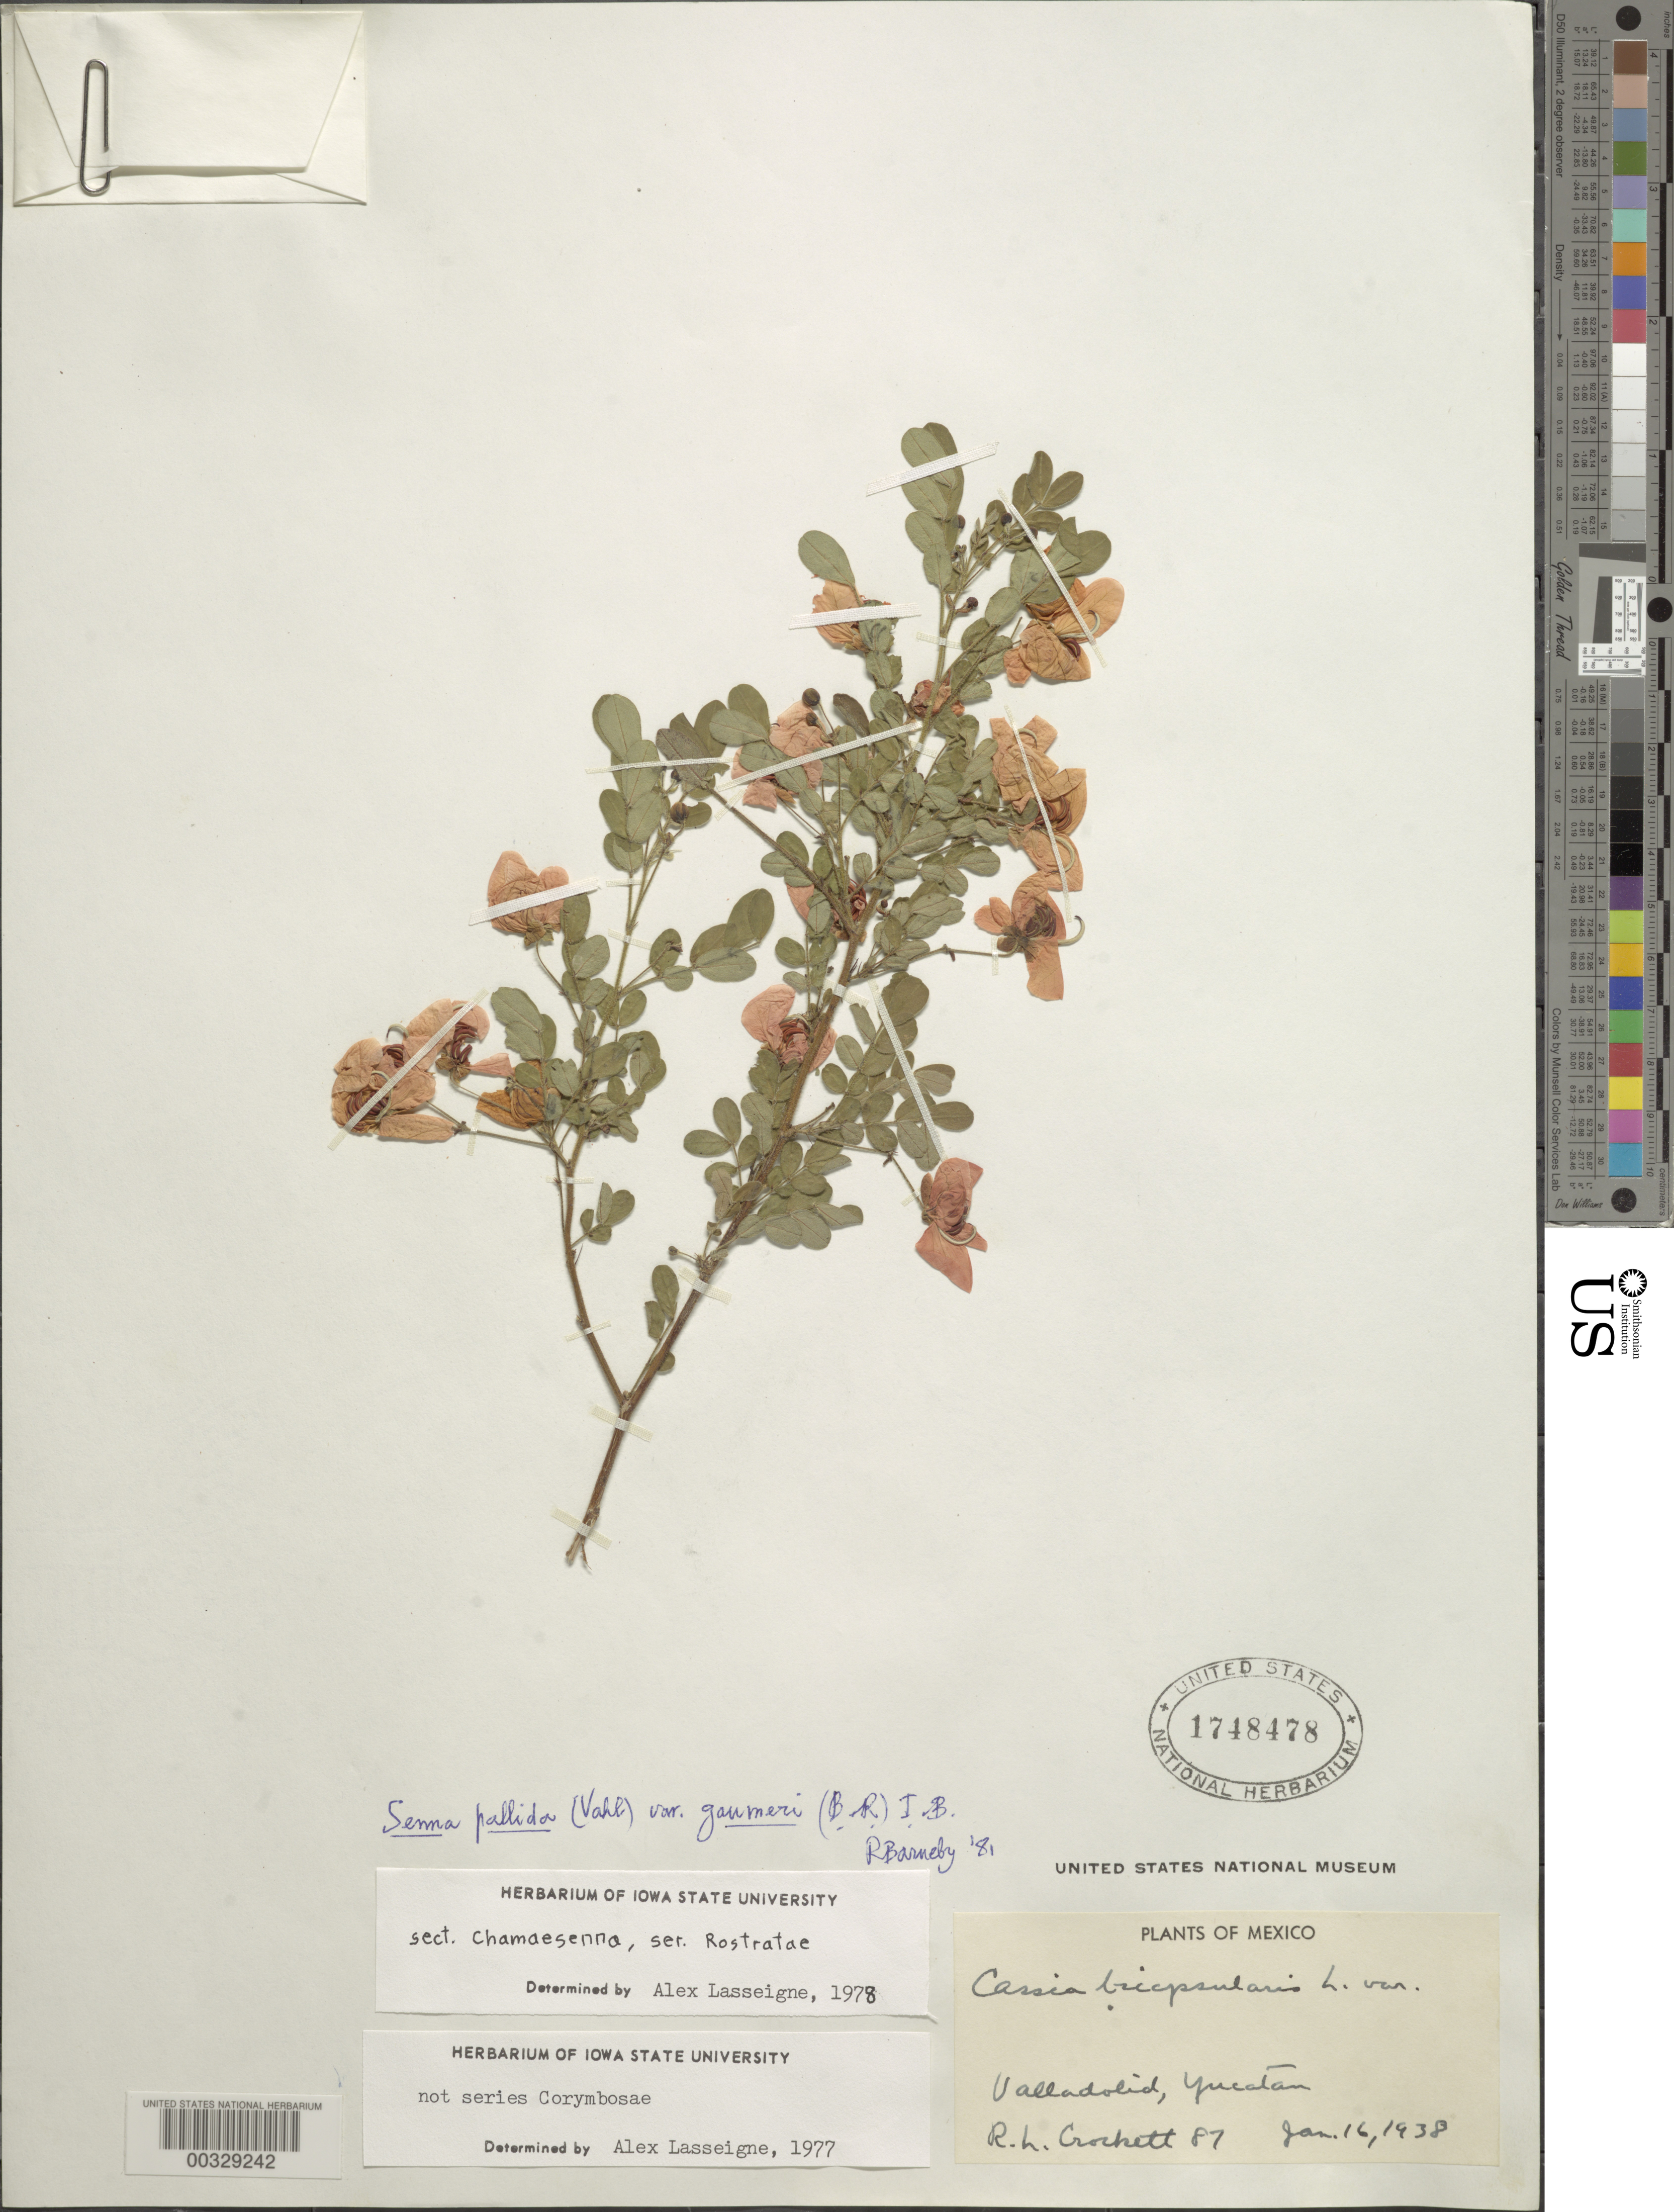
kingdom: Plantae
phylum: Tracheophyta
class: Magnoliopsida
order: Fabales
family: Fabaceae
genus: Senna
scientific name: Senna pallida var. gaumeri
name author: (Britton & Rose) H.S. Irwin & Barneby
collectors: R. Crockett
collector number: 87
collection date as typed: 16 Jan 1938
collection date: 1938-01-16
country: Mexico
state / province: Yucatán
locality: Valladolid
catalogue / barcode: US 1748478